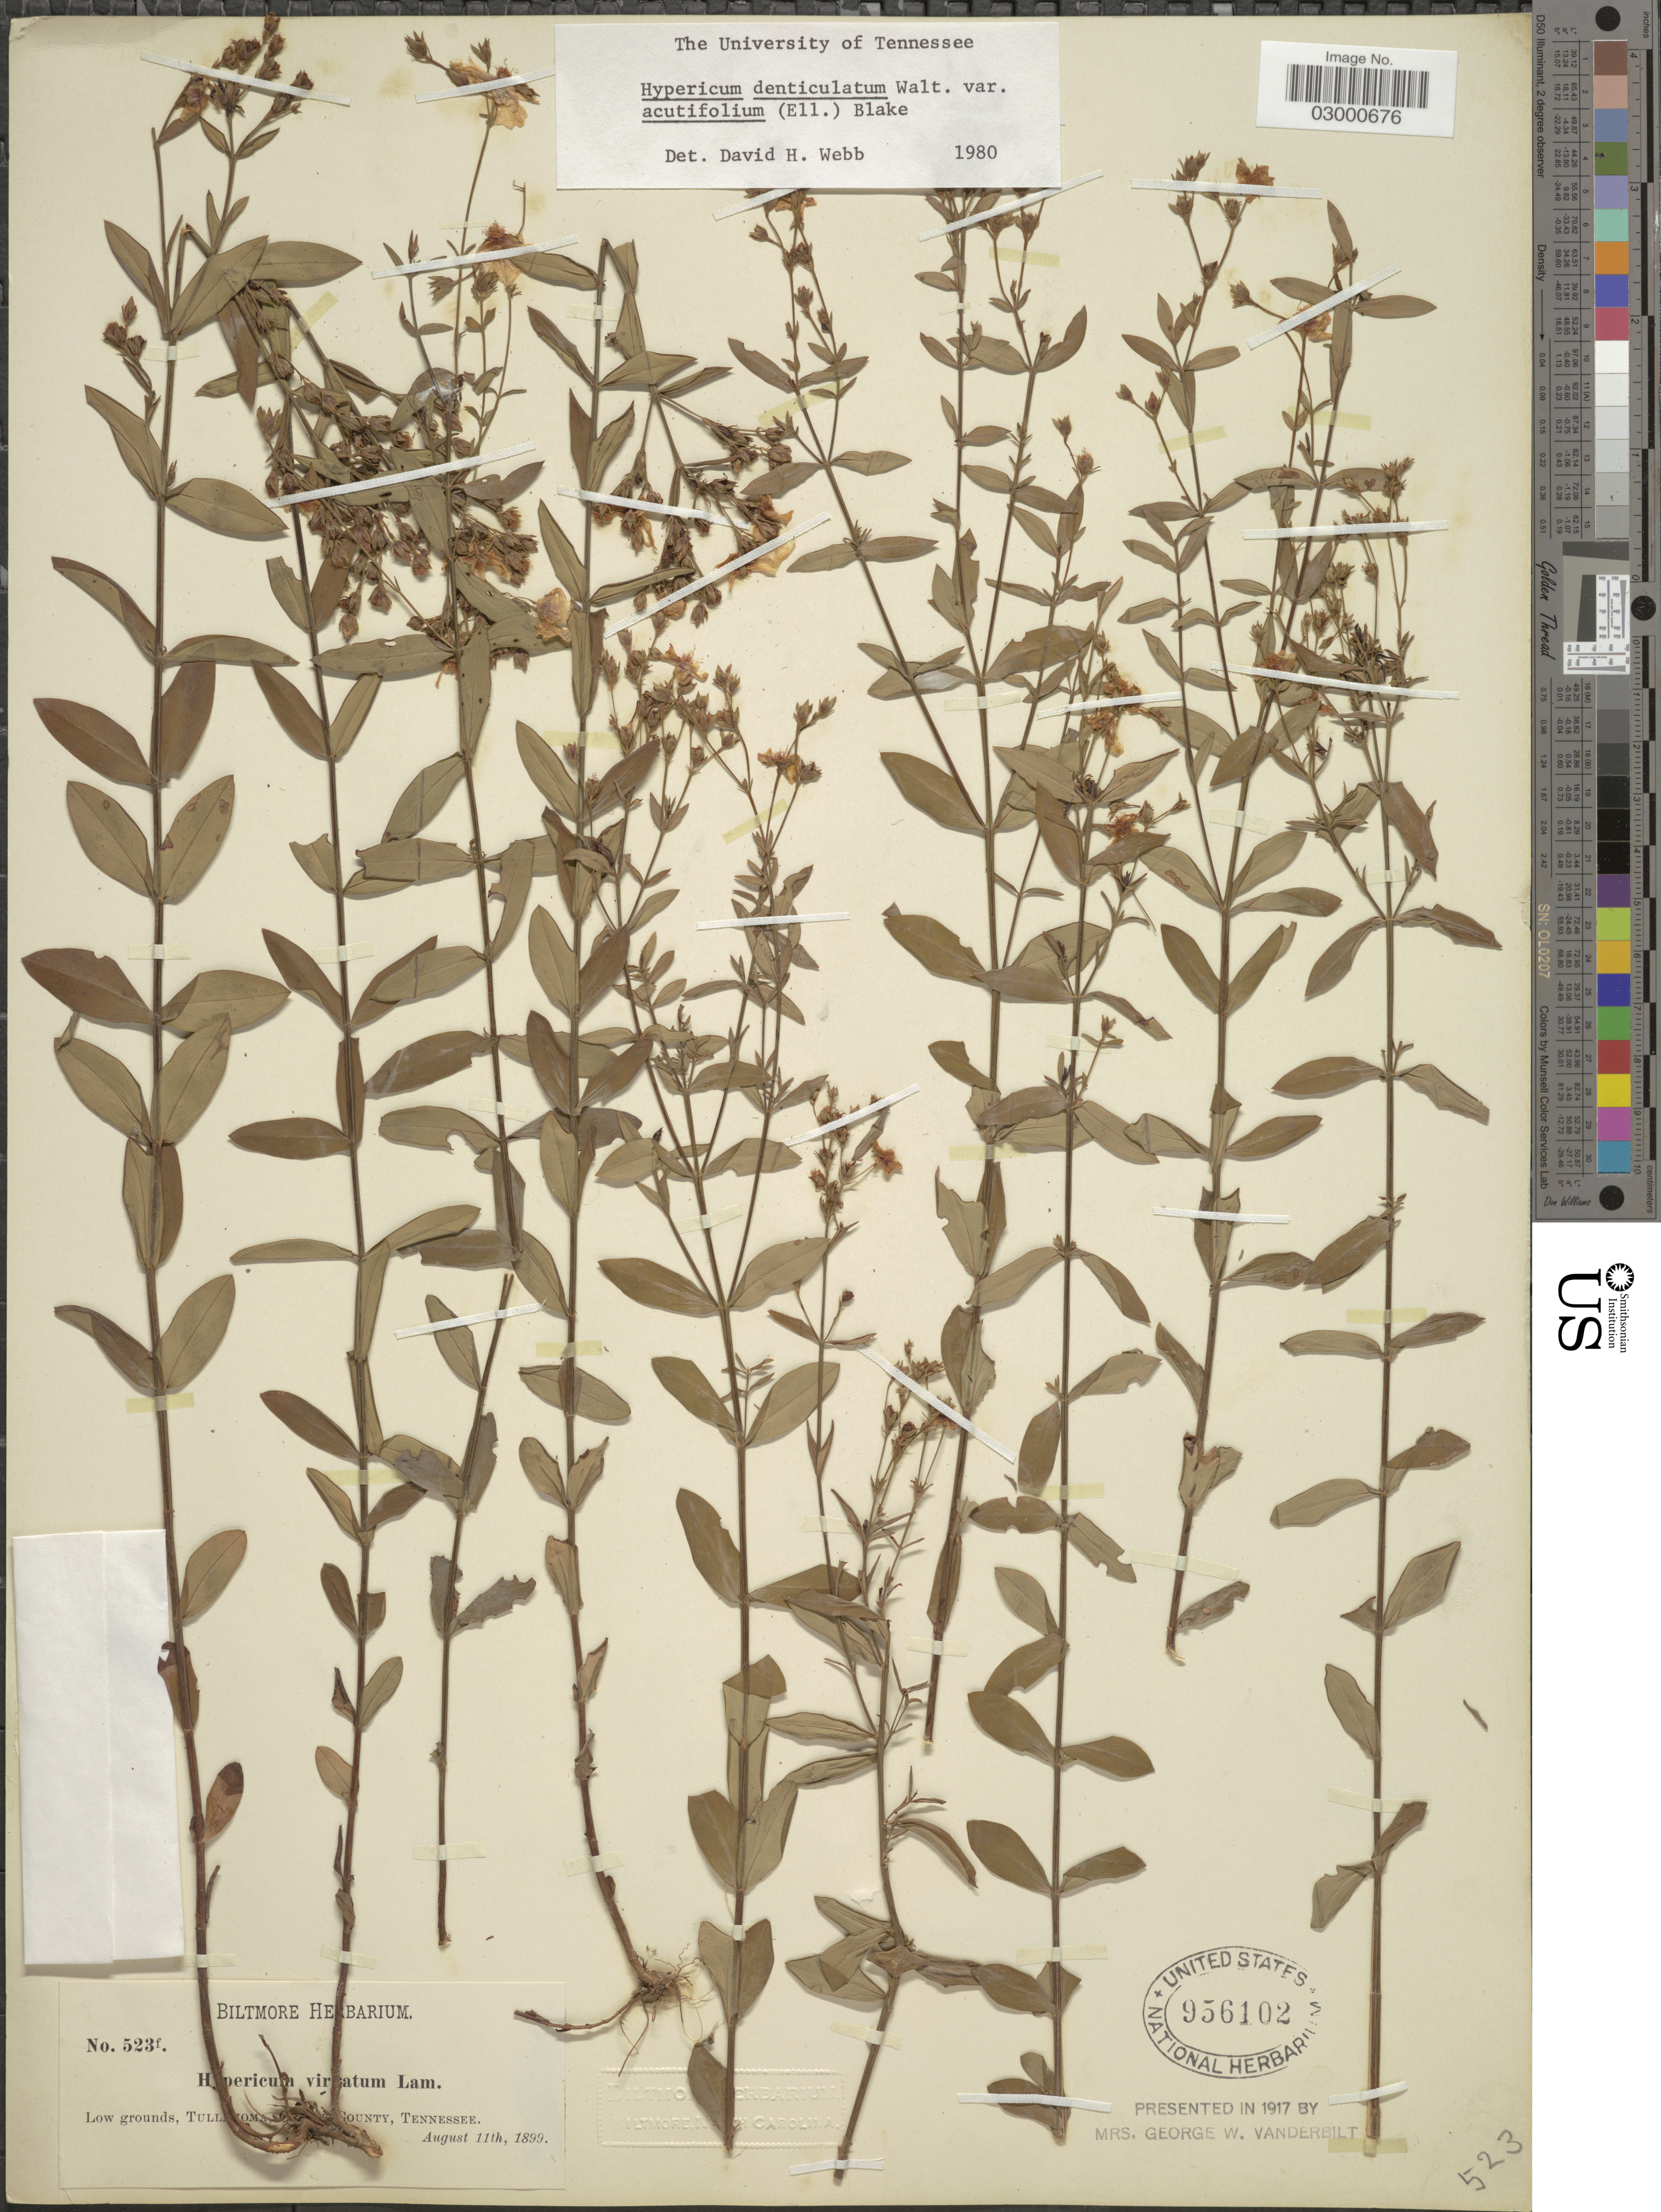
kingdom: Plantae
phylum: Tracheophyta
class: Magnoliopsida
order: Malpighiales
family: Hypericaceae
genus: Hypericum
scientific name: Hypericum denticulatum var. acutifolium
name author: (Elliott) N. Robson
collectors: ex herb. Biltmore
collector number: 523f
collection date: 1899-08-11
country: United States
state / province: Tennessee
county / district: Coffee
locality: Tullahoma.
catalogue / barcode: US 956102